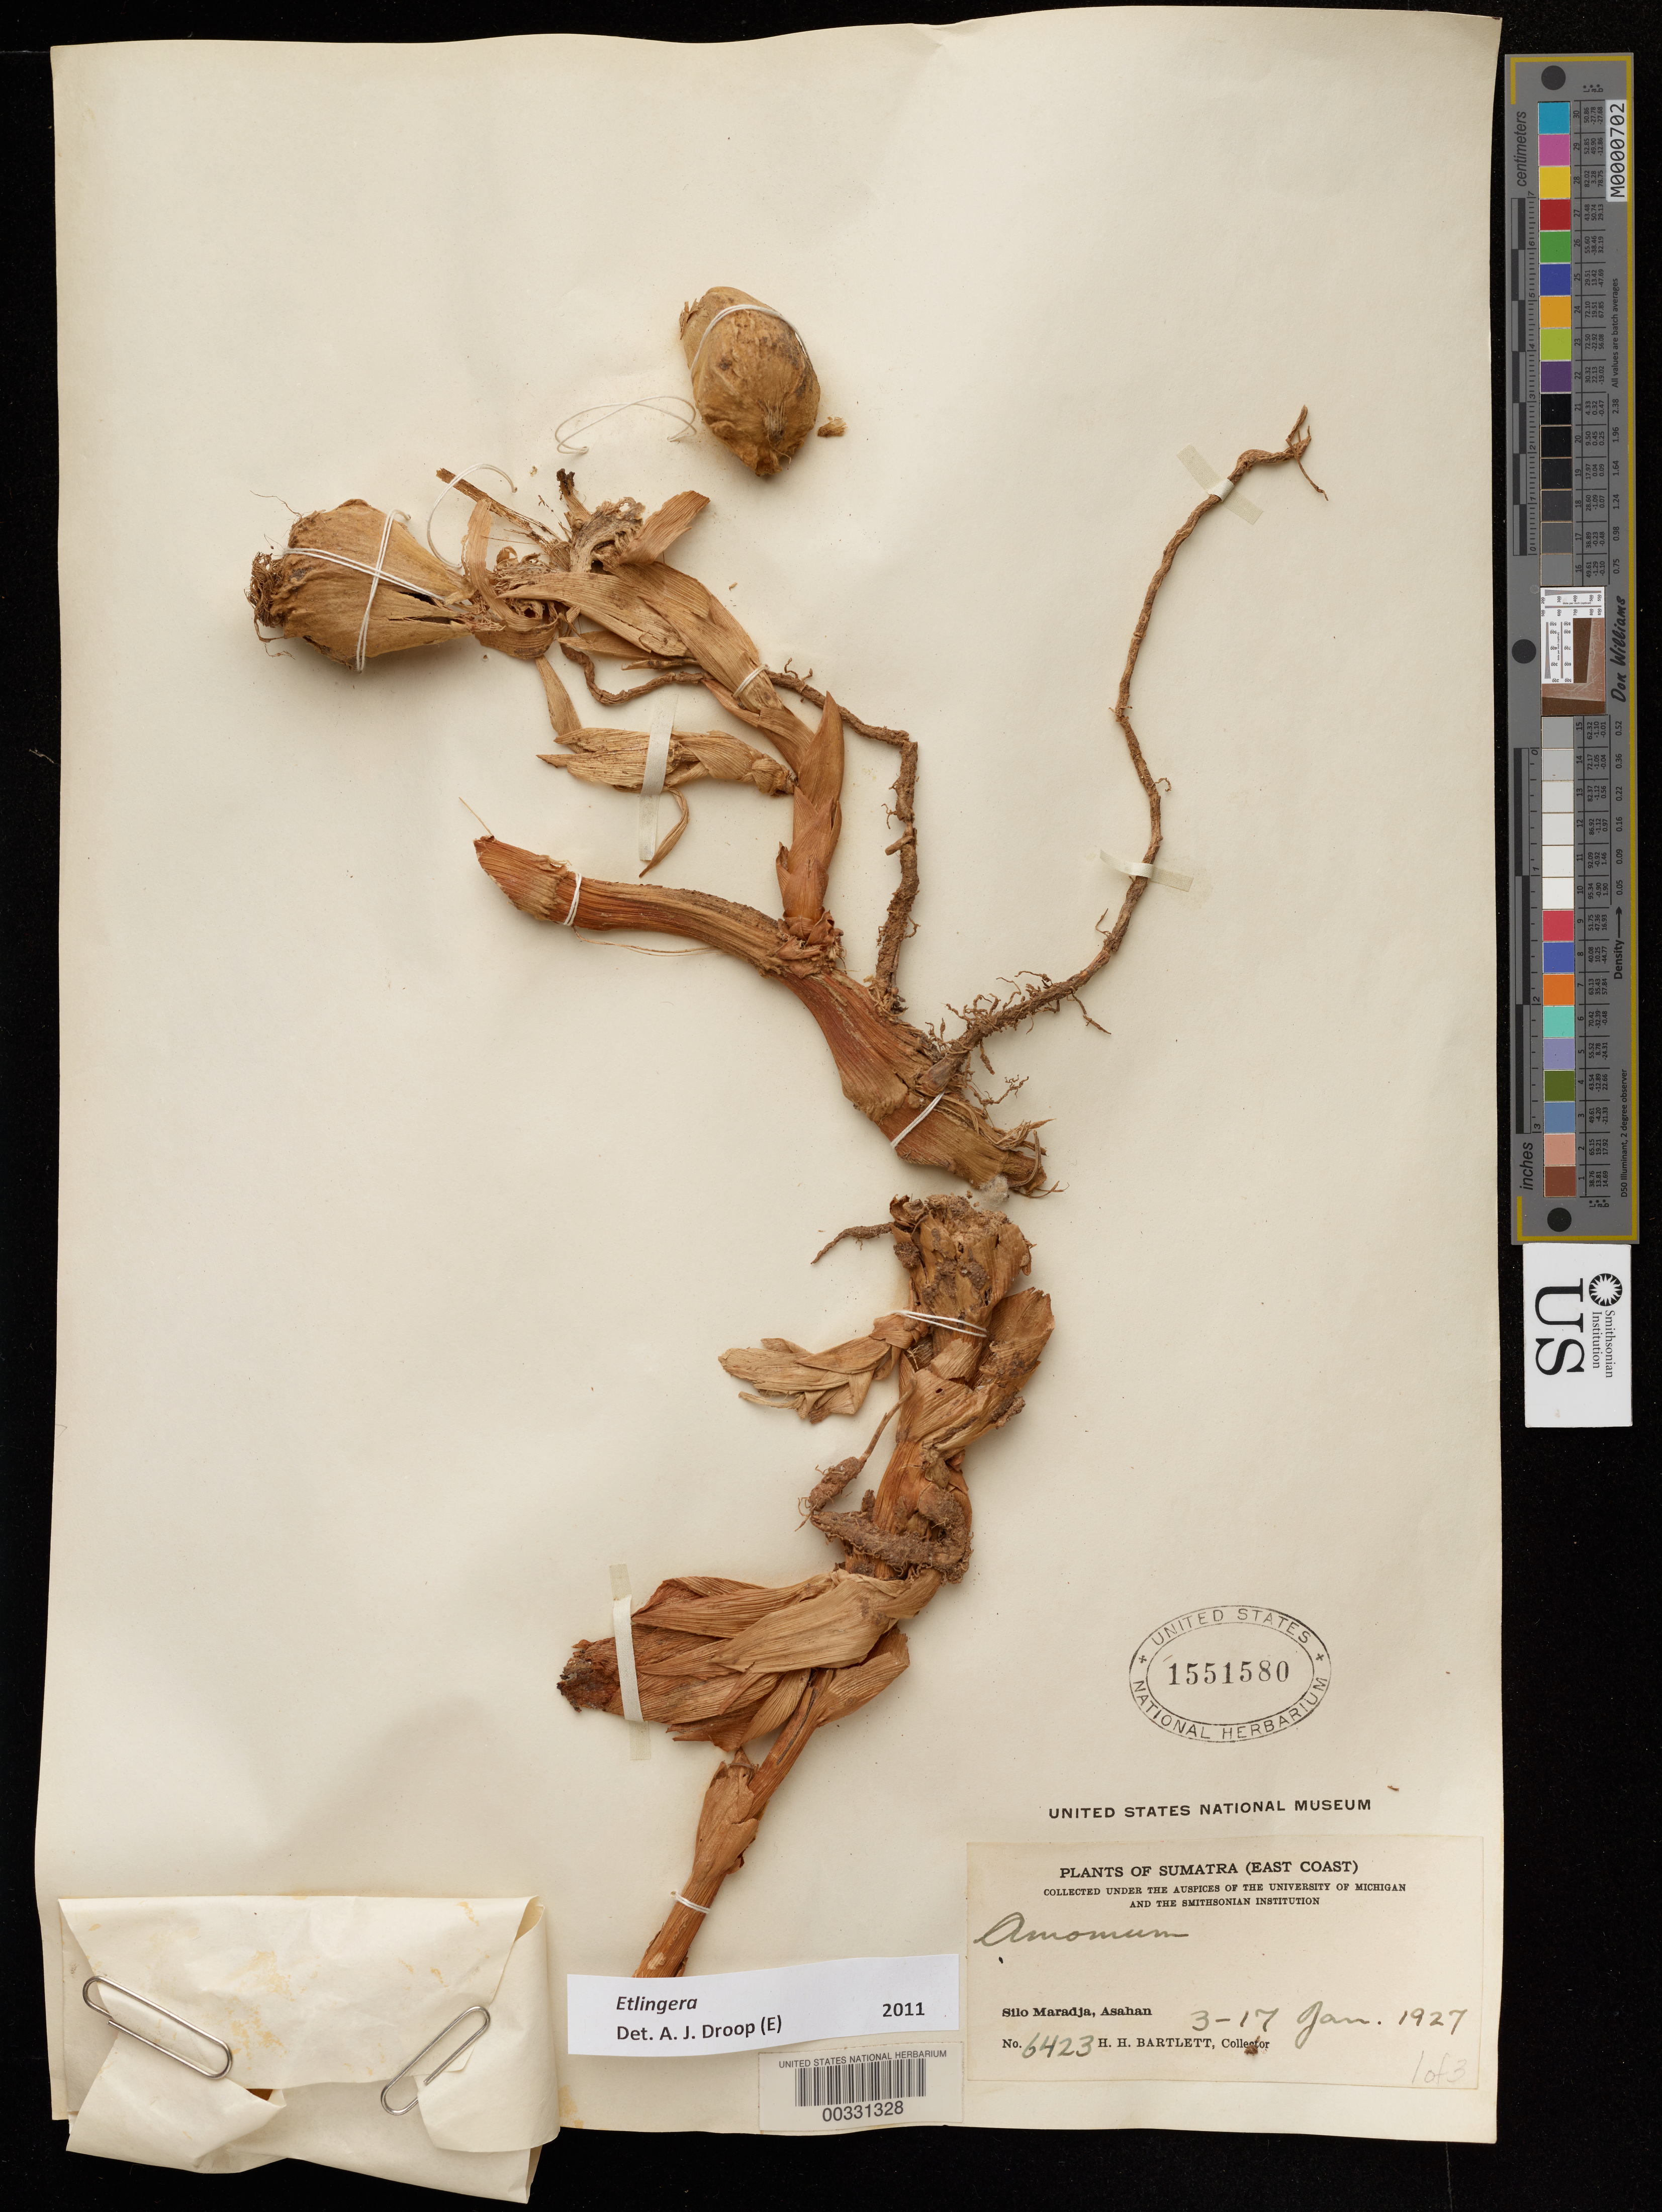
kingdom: Plantae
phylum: Tracheophyta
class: Liliopsida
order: Zingiberales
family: Zingiberaceae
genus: Etlingera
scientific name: Etlingera sp.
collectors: H. H. Bartlett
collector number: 6423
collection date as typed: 03 Jan 1927 to 17 Jan 1927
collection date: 1927-01-03/1927-01-17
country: Indonesia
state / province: Sumatra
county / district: Sumatera Utara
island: Sumatra I.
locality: Silo Maradja, Asahan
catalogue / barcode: US 1551580